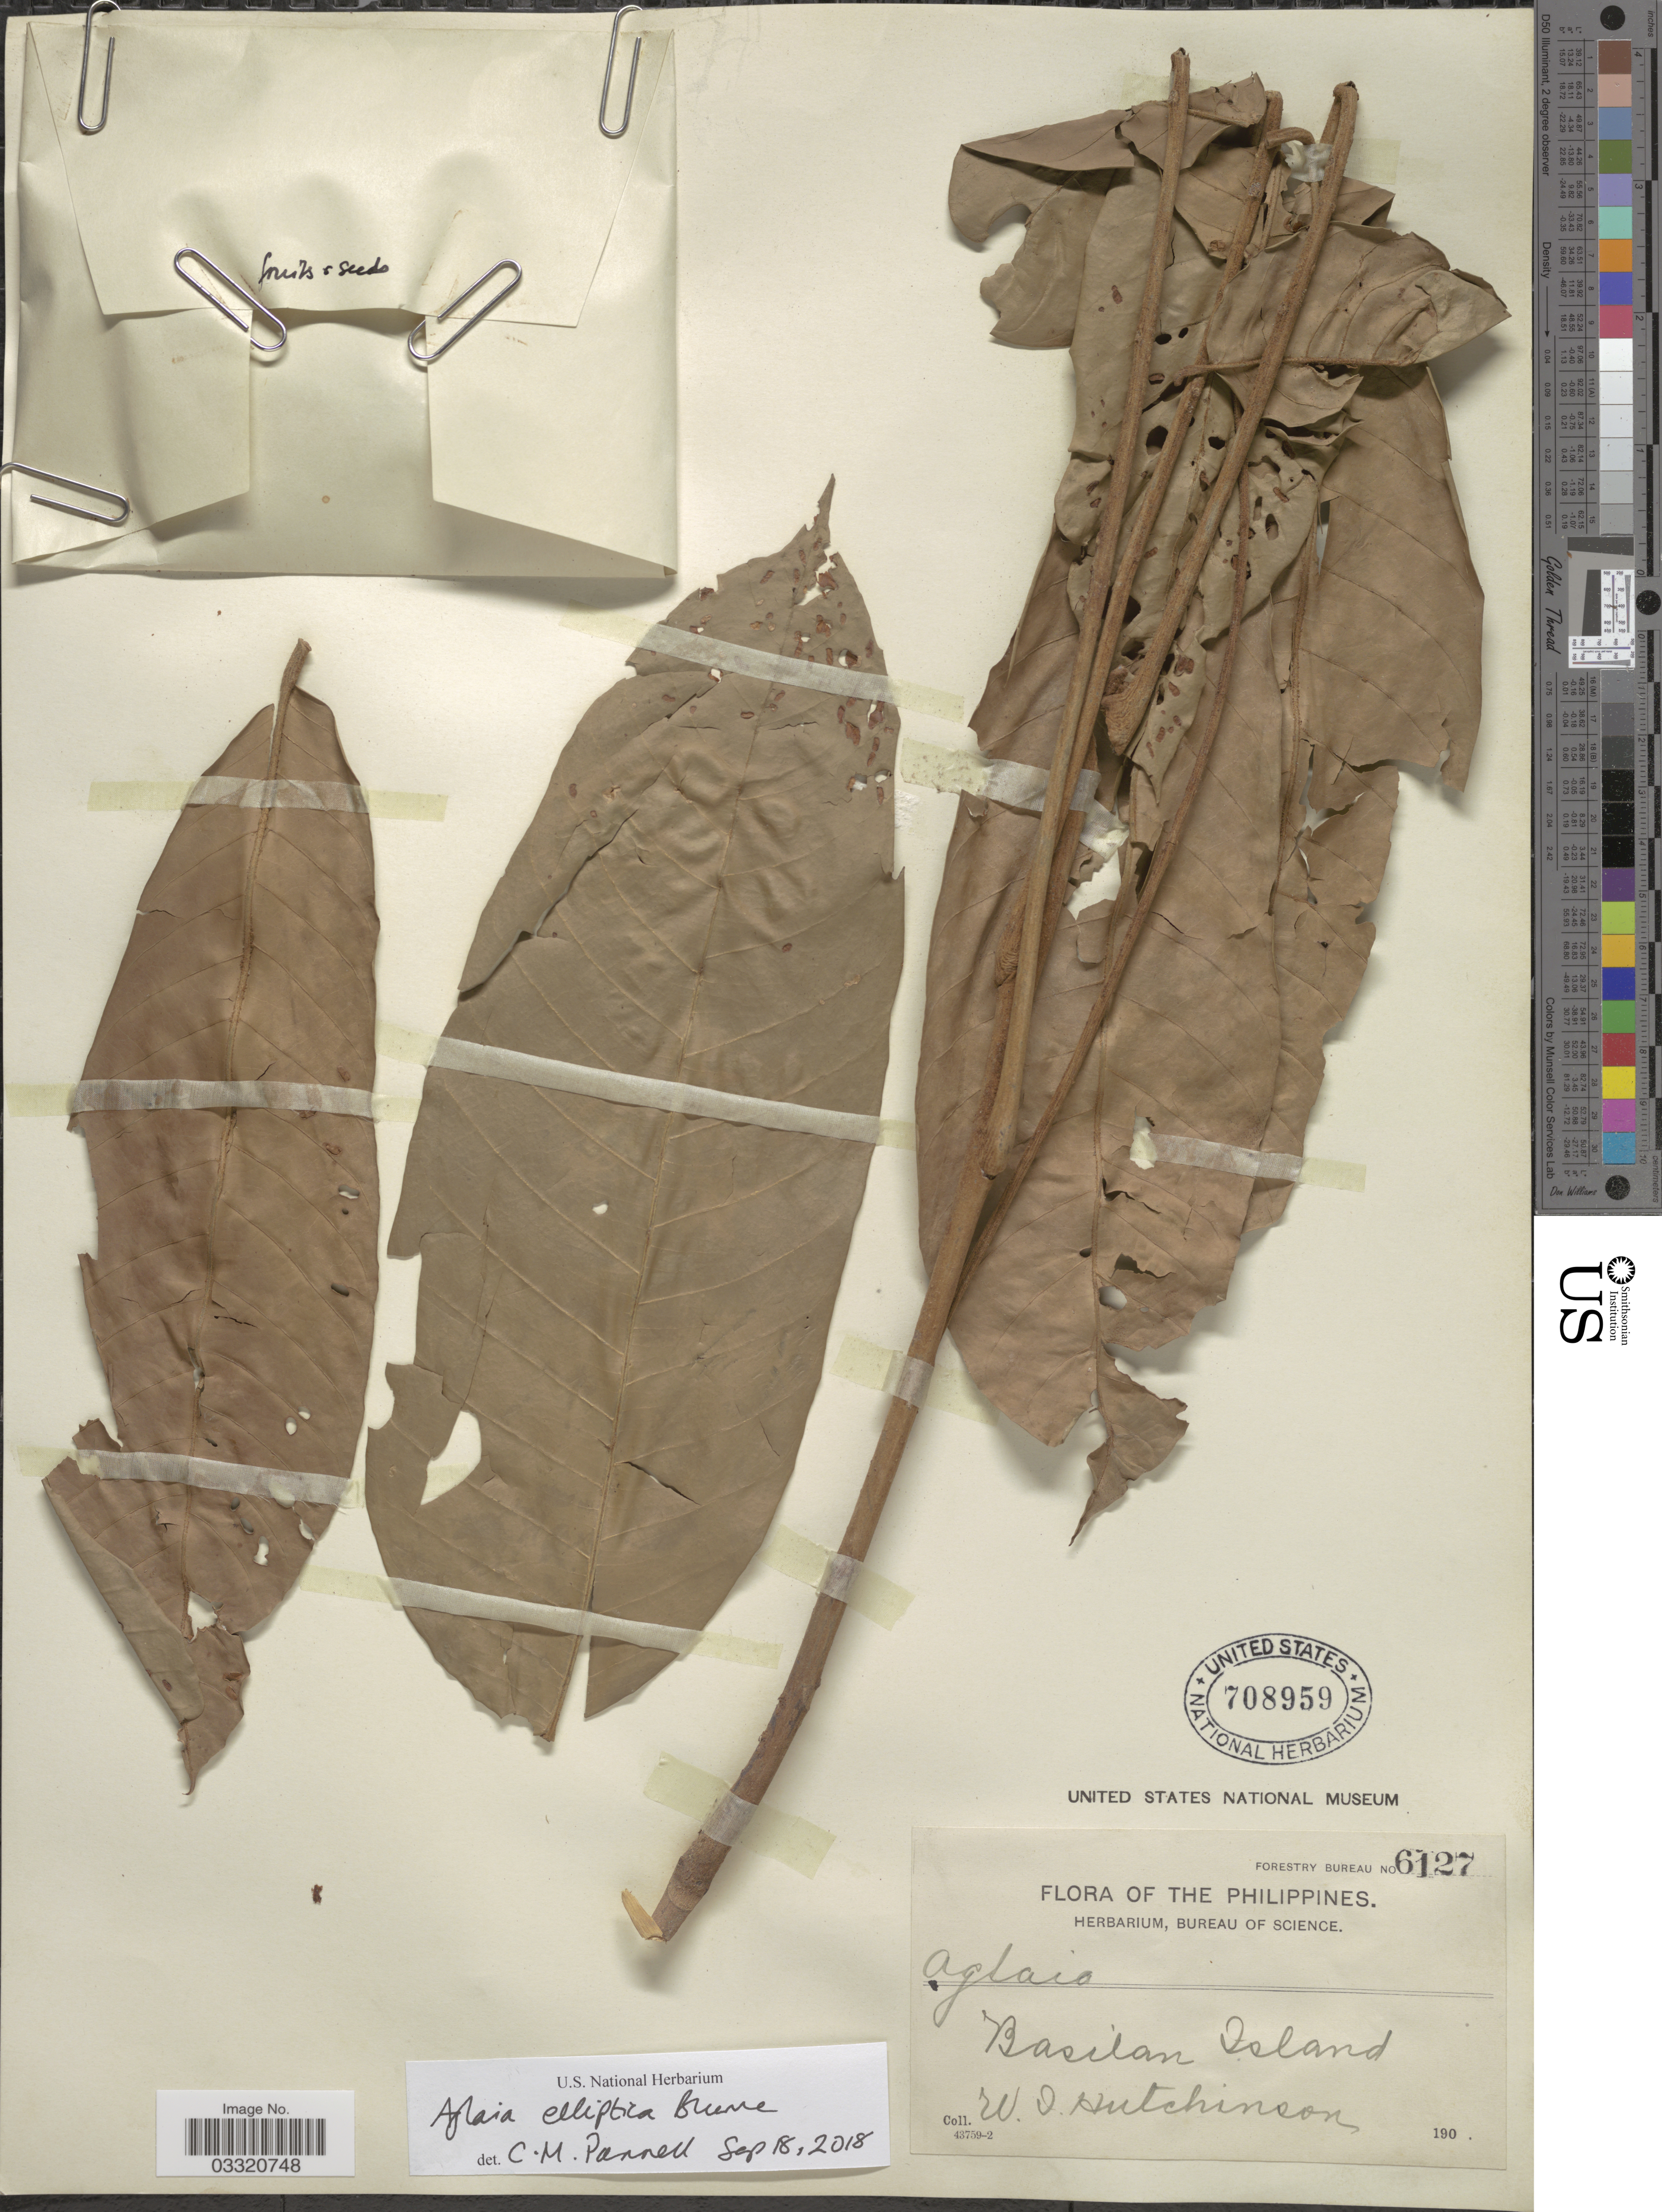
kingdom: Plantae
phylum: Tracheophyta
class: Magnoliopsida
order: Sapindales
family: Meliaceae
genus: Aglaia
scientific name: Aglaia elliptica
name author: Blume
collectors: W. I. Hutchinson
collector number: Forestry Bureau 6127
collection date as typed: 190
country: Philippines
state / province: Muslim Mindanao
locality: Basilan Island.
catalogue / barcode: US 708959